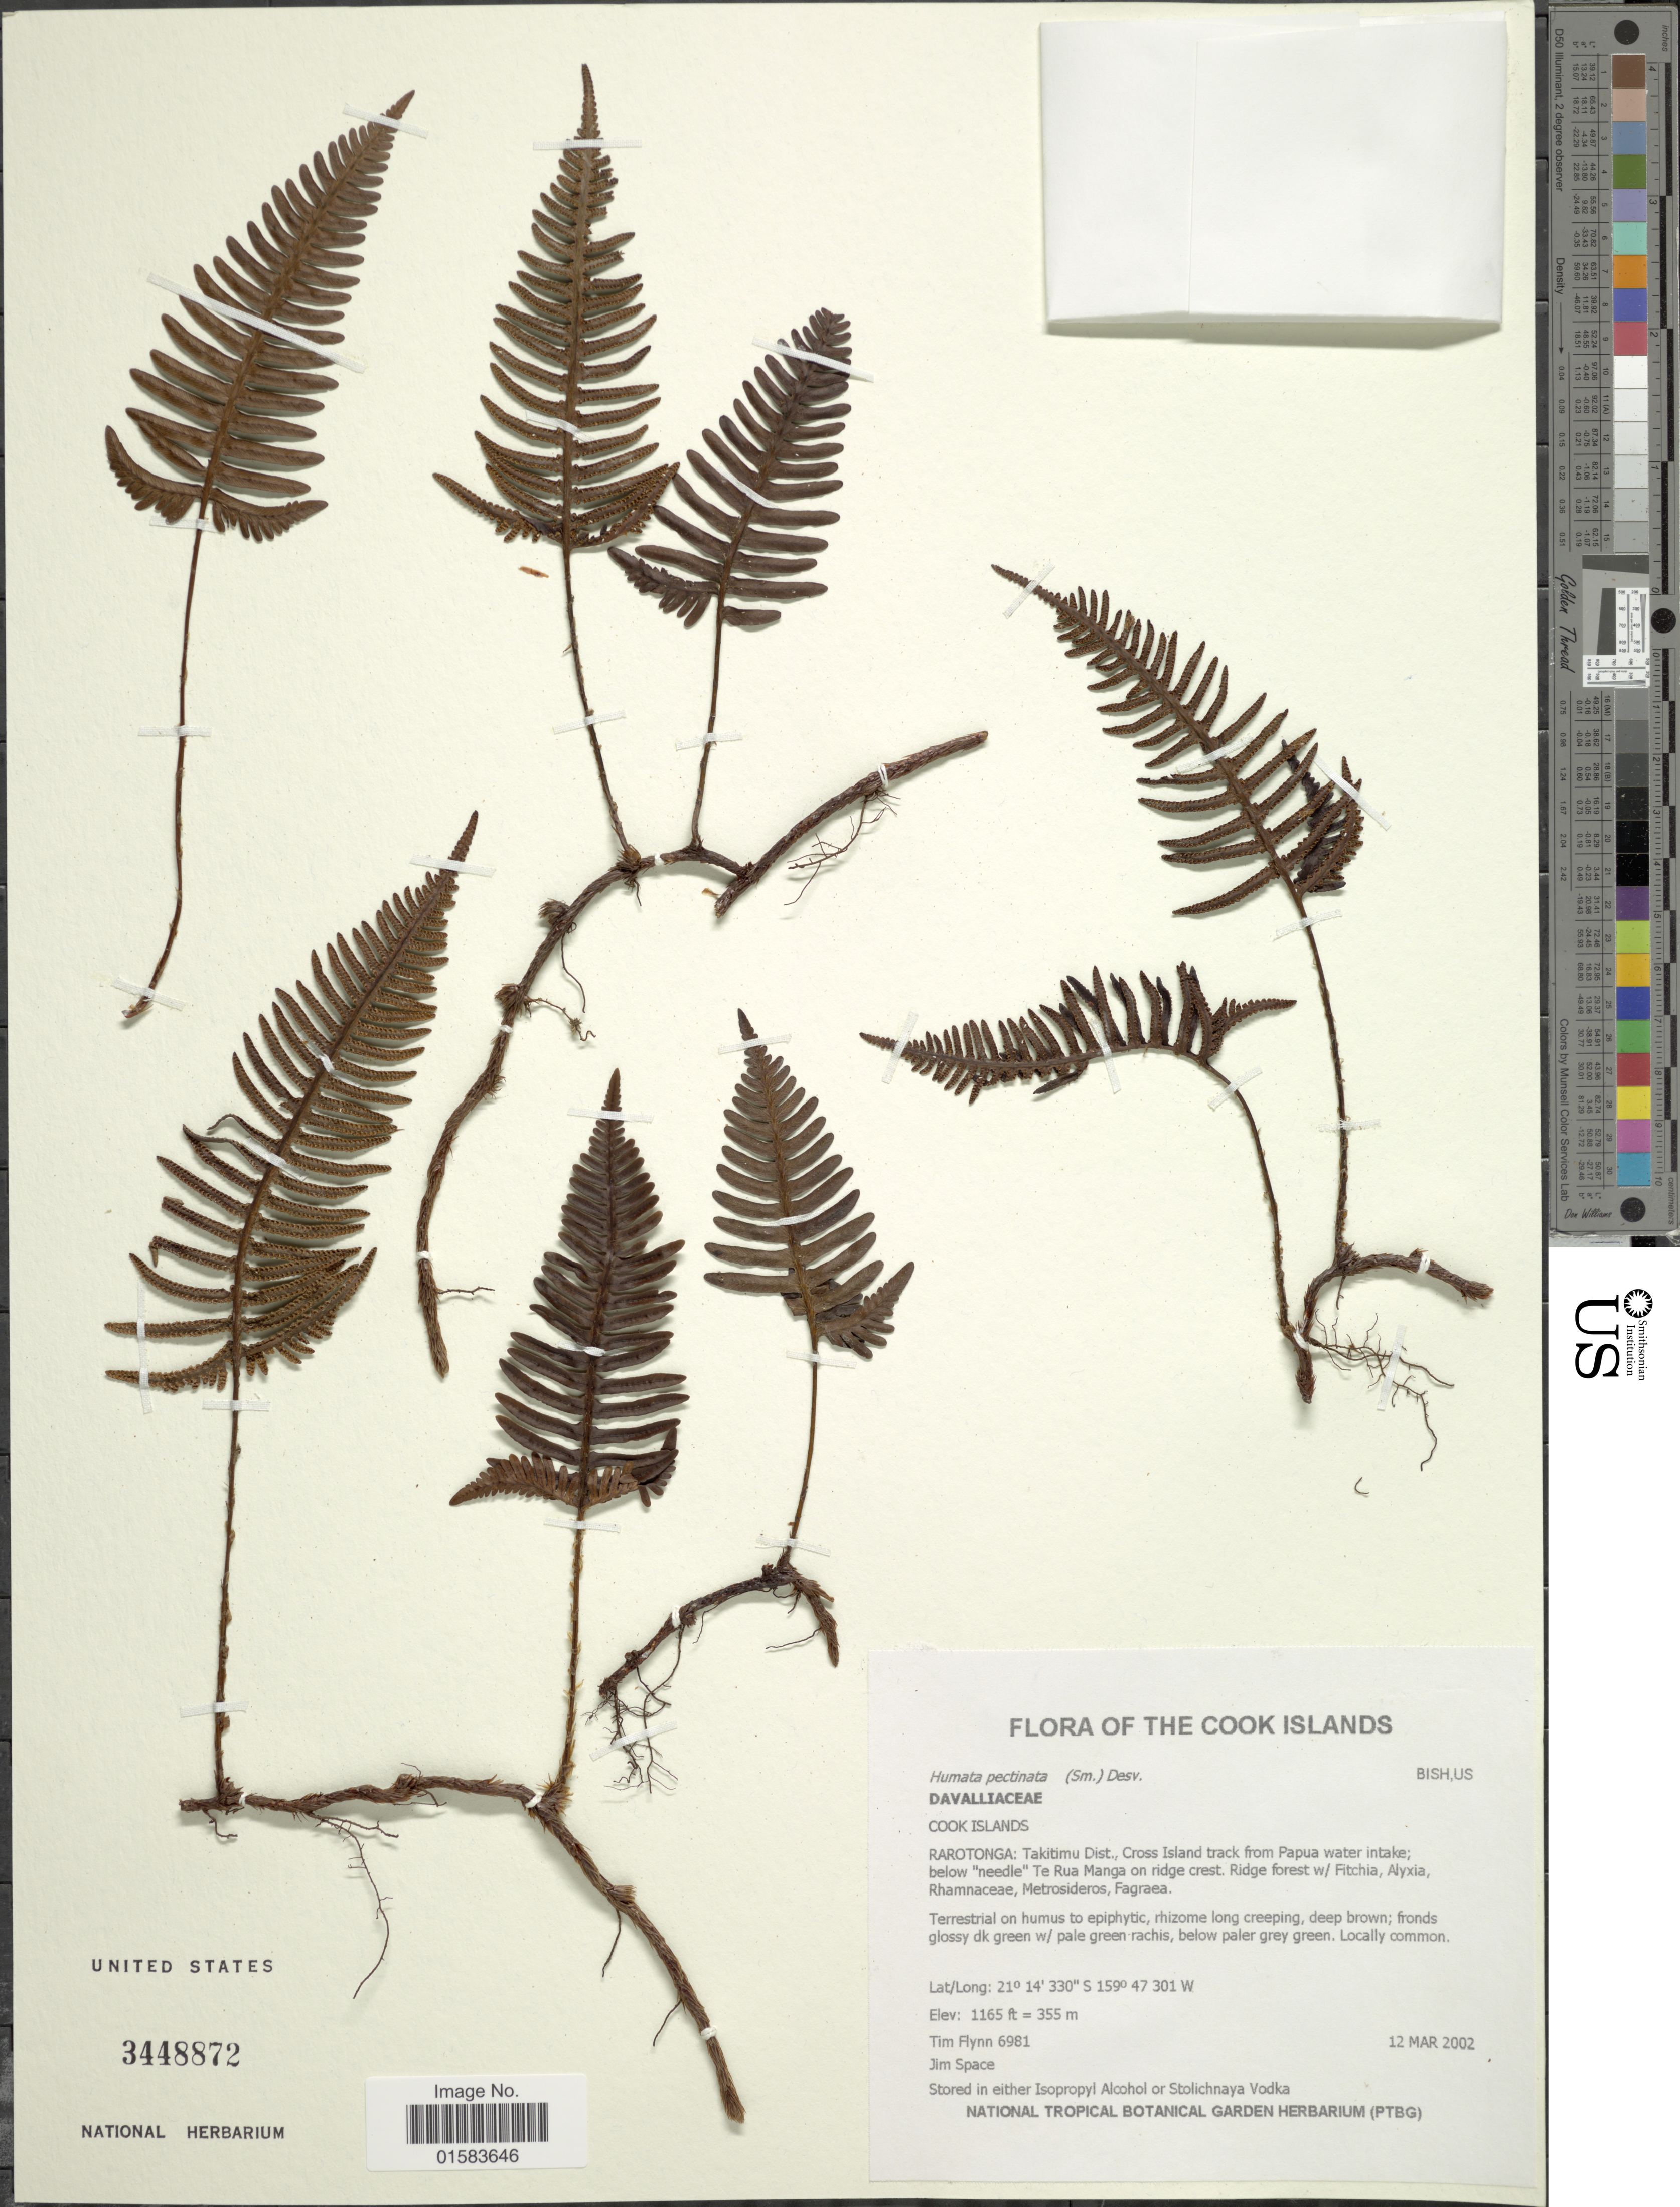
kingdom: Plantae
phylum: Tracheophyta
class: Polypodiopsida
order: Polypodiales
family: Davalliaceae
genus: Davallia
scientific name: Davallia pectinata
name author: Sm.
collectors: T. Flynn & J. Space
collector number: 6981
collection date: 2002-03-12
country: Cook Islands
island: Rarotonga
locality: Rarotonga: Takirimu Dist., Cross Track from Papua water intake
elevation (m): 355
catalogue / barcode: US 3448872